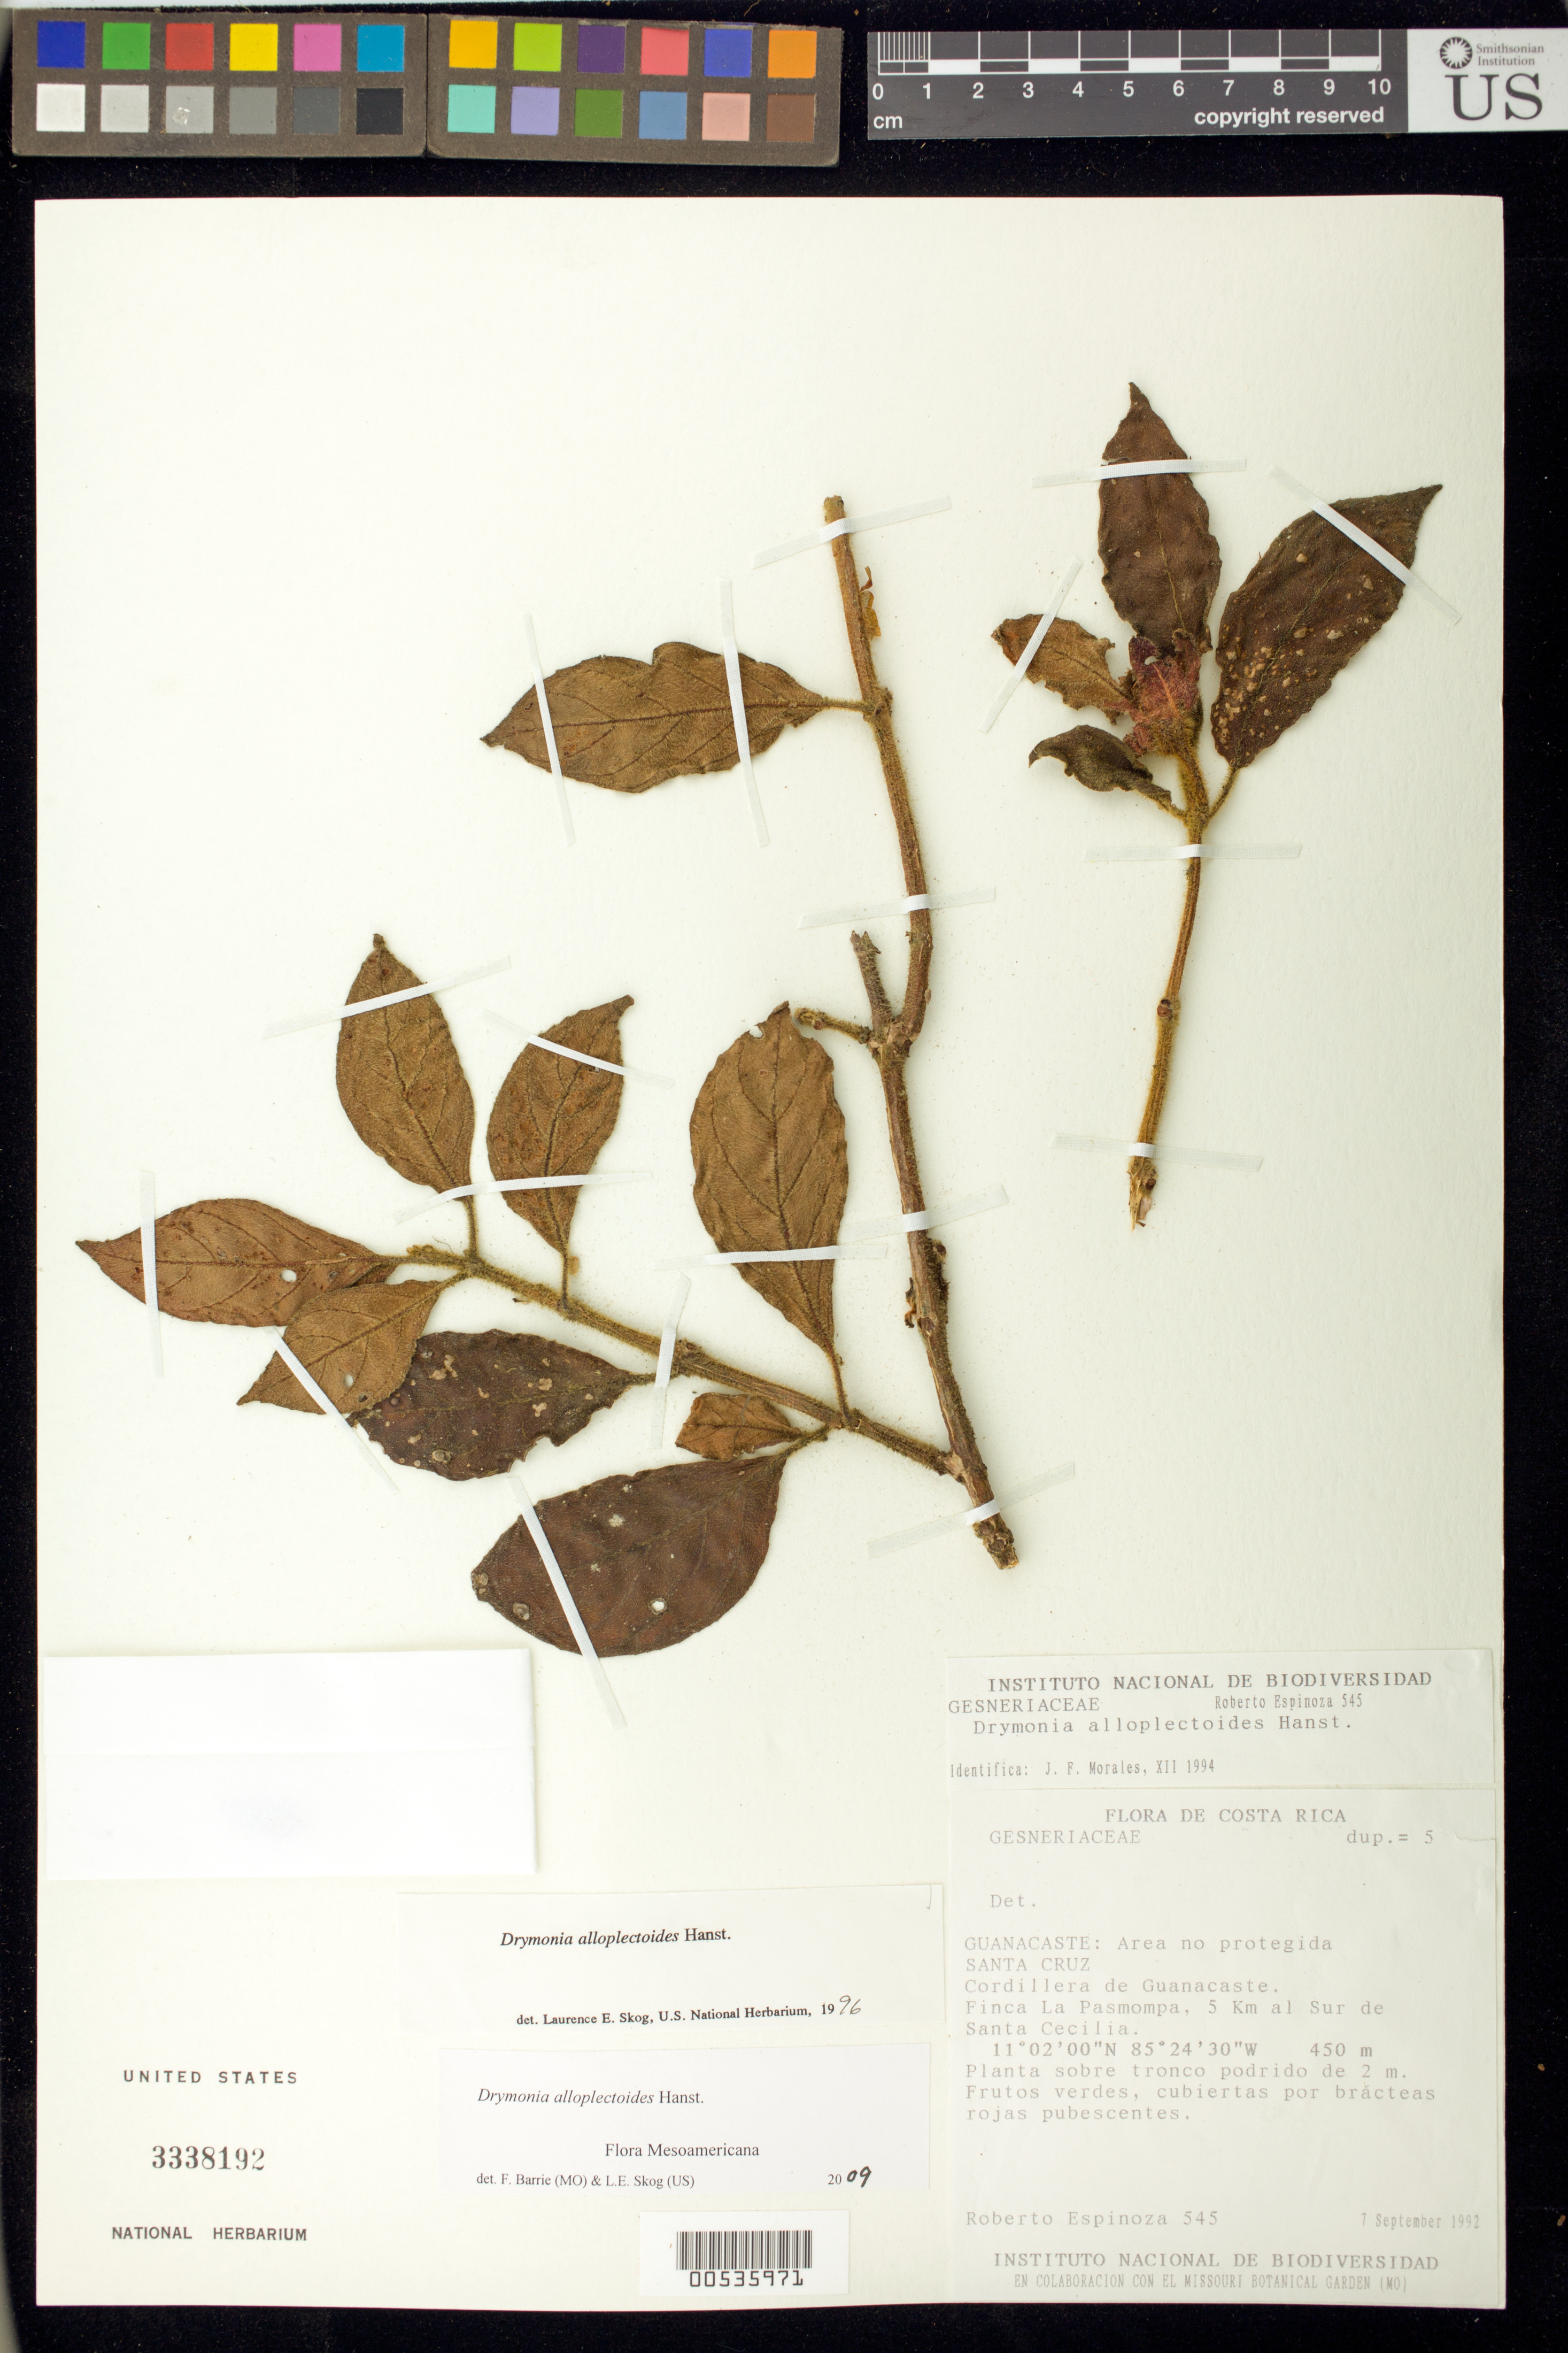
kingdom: Plantae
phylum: Tracheophyta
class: Magnoliopsida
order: Lamiales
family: Gesneriaceae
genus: Drymonia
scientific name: Drymonia alloplectoides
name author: Hanst.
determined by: Skog, Laurence E.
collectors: R. Espinoza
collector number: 545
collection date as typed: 07 Sep 1992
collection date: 1992-09-07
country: Costa Rica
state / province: Guanacaste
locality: Area no protegida Santa Cruz, Cordillera de Guanacaste, Finca La Pasmompa, 5 km S de Santa Cecilia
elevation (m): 450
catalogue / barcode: US 3338192